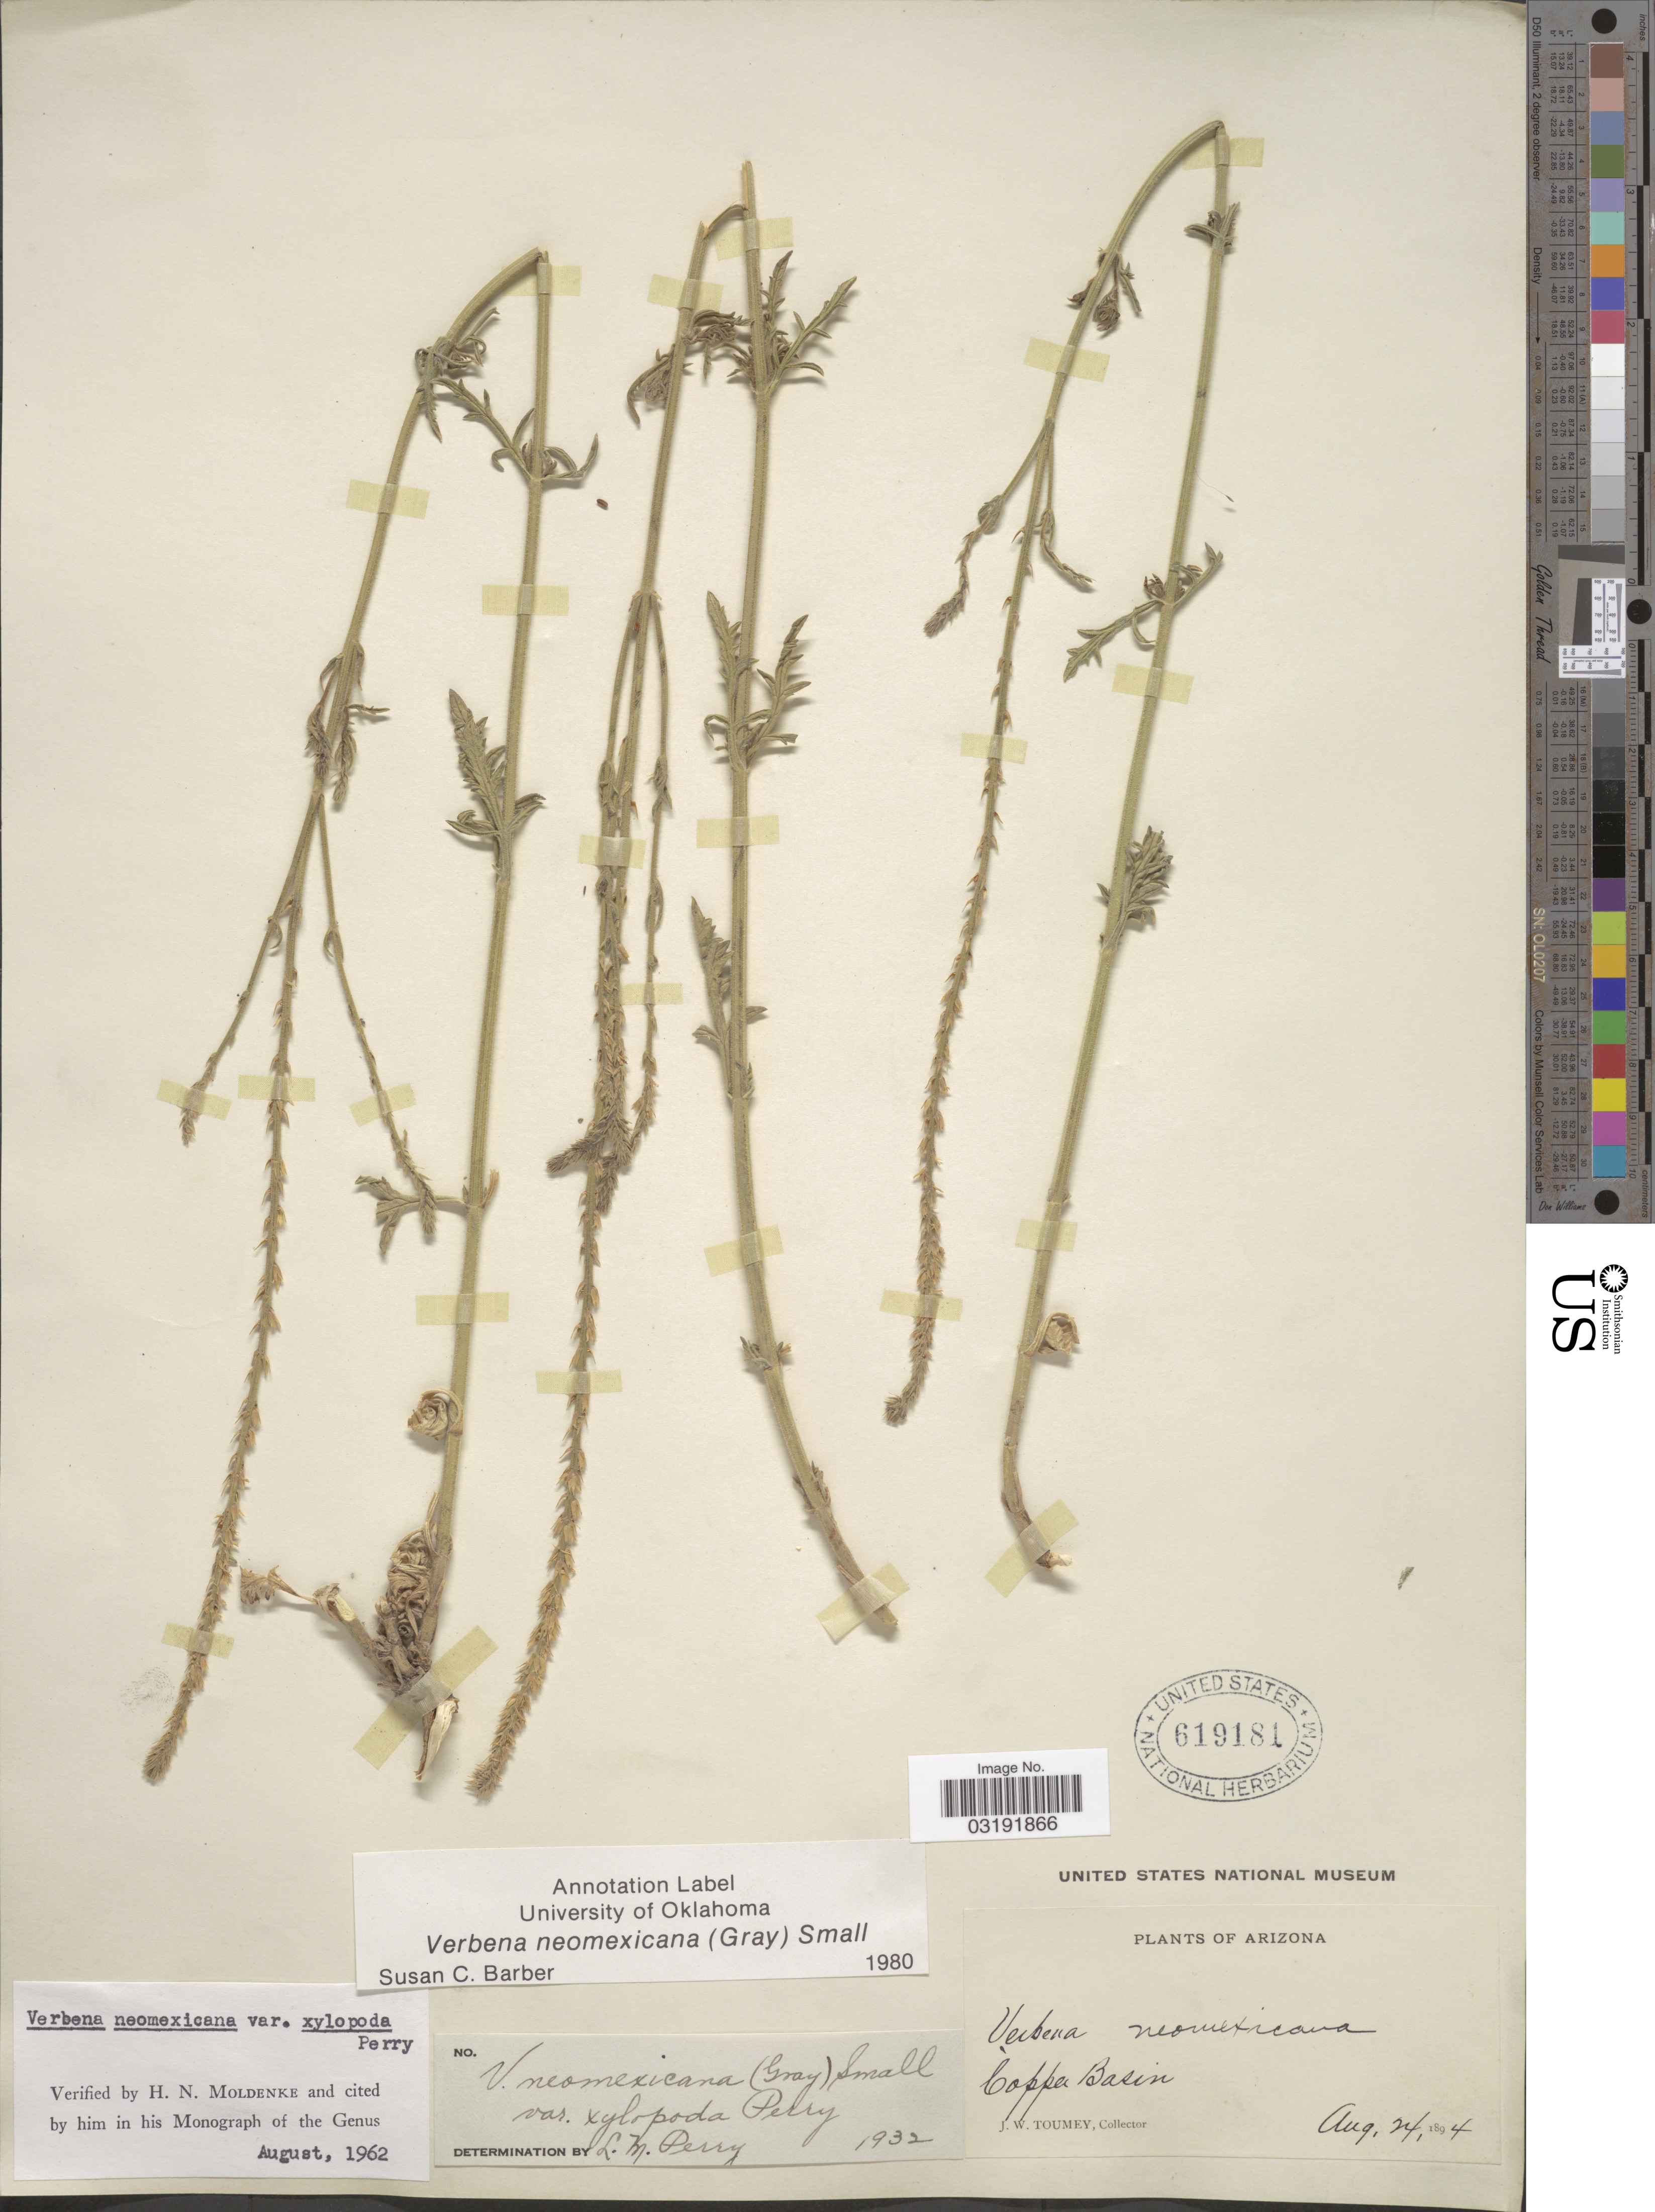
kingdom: Plantae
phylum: Tracheophyta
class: Magnoliopsida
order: Lamiales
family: Verbenaceae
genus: Verbena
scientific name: Verbena neomexicana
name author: (A. Gray) Small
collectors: J. W. Toumey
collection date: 1894-08-24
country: United States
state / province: Arizona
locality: Copper Basin.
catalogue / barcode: US 619181